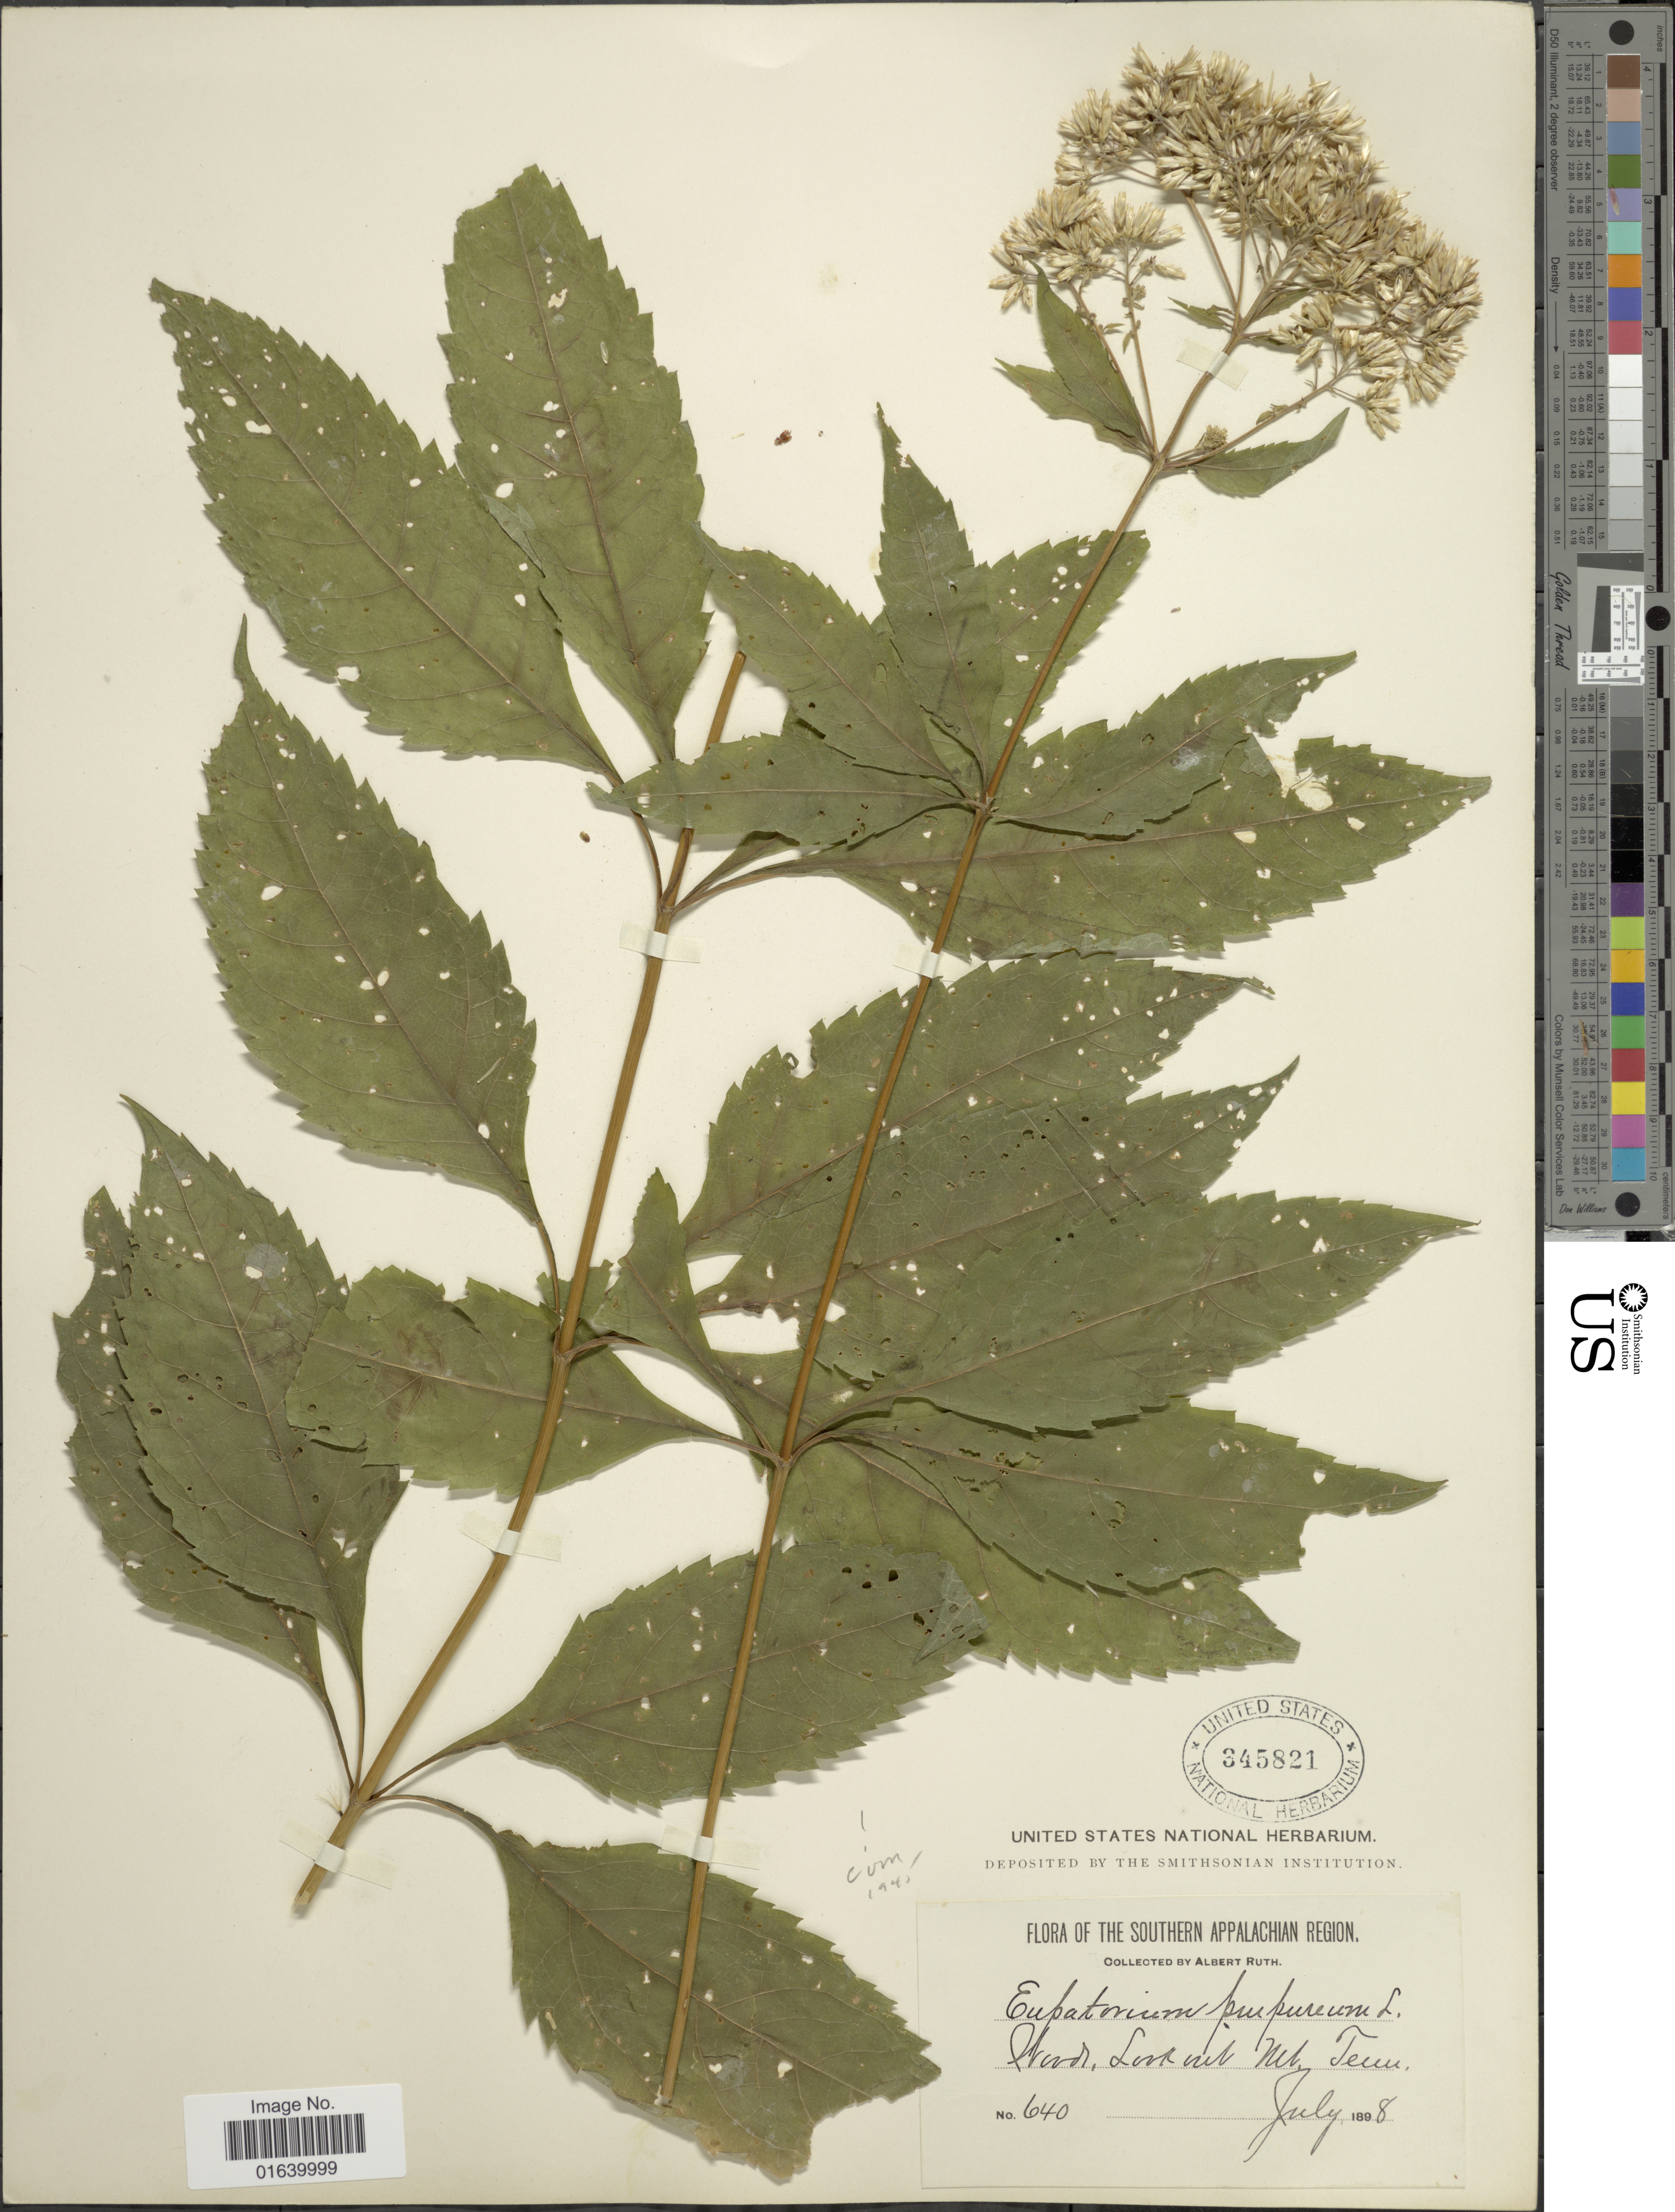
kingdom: Plantae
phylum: Tracheophyta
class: Magnoliopsida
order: Asterales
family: Asteraceae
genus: Eupatorium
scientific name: Eupatorium purpureum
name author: (L.) E.E. Lamont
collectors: A. Ruth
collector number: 640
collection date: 1898-07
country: United States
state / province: Tennessee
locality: Wood, Lookout Mt, Tenn. The Southern Appalachian Region,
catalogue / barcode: US 345821